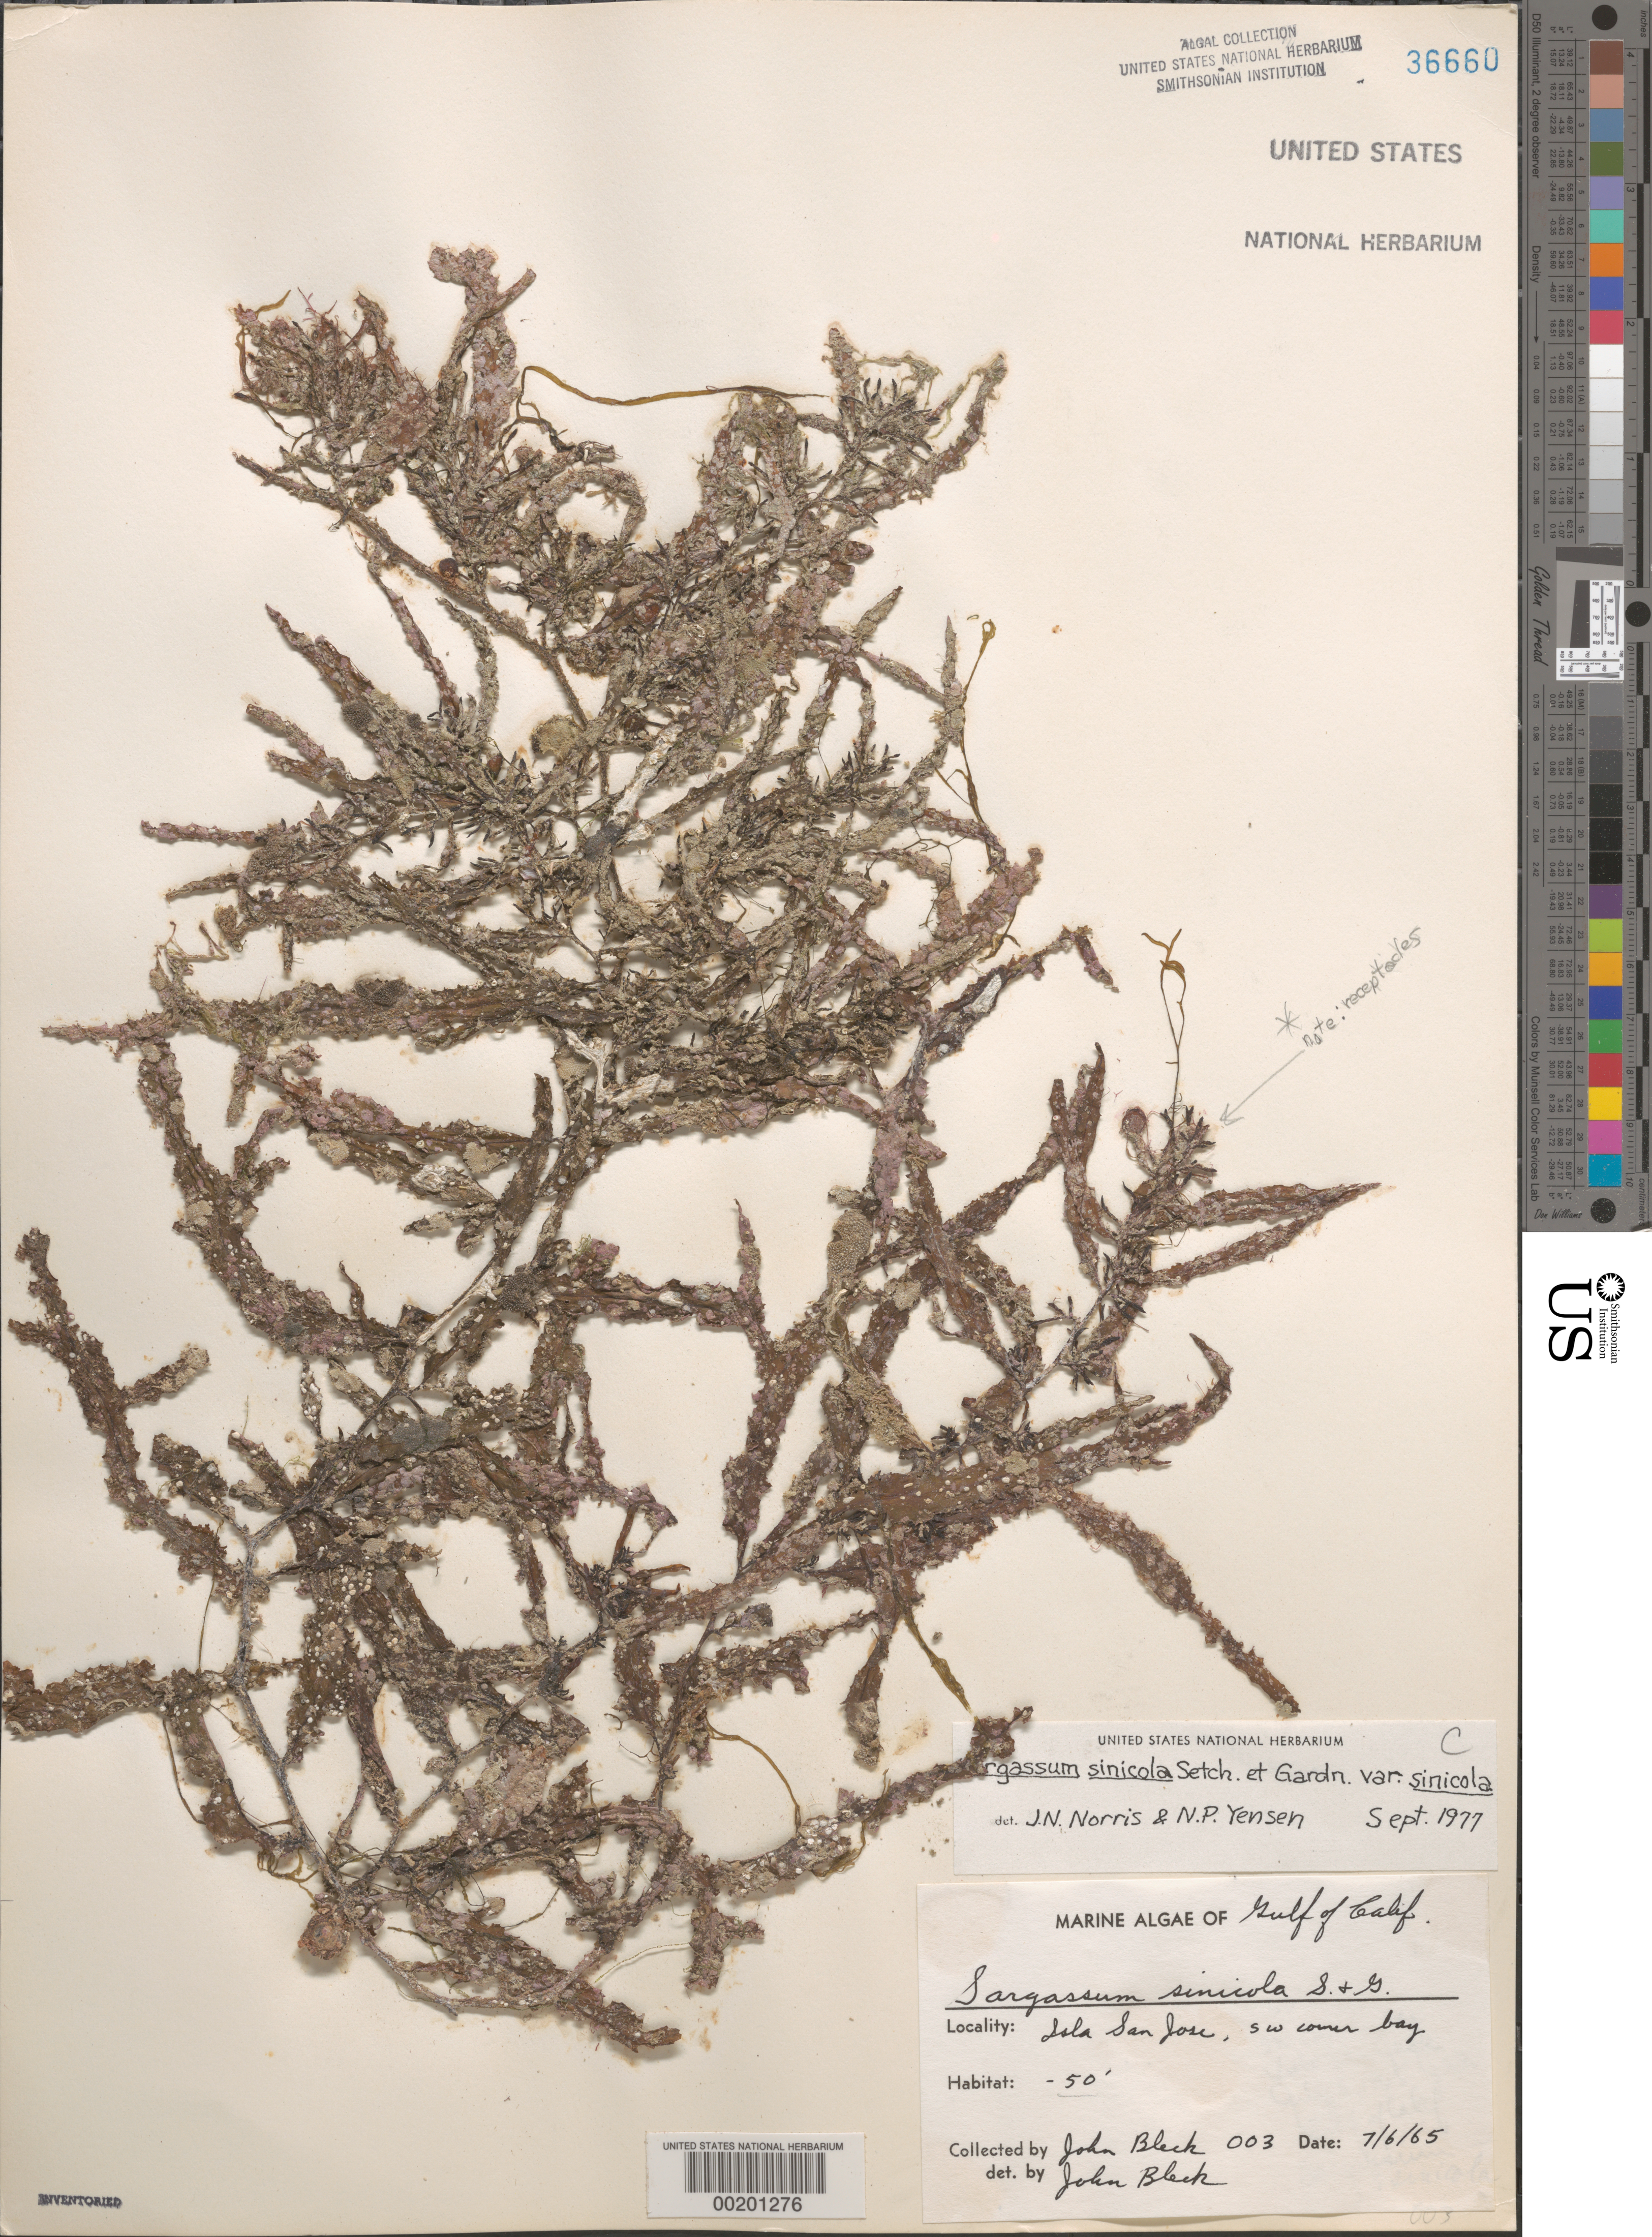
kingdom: Chromista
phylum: Ochrophyta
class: Phaeophyceae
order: Fucales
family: Sargassaceae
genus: Sargassum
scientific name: Sargassum sinicola var. sinicola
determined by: Norris, J. N.; Yensen, N. P.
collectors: J. Bleck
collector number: Bleck 003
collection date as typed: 06 Jul 1965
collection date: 1965-07-06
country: Mexico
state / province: Baja California Sur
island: Isla San Jose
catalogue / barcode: US 36660